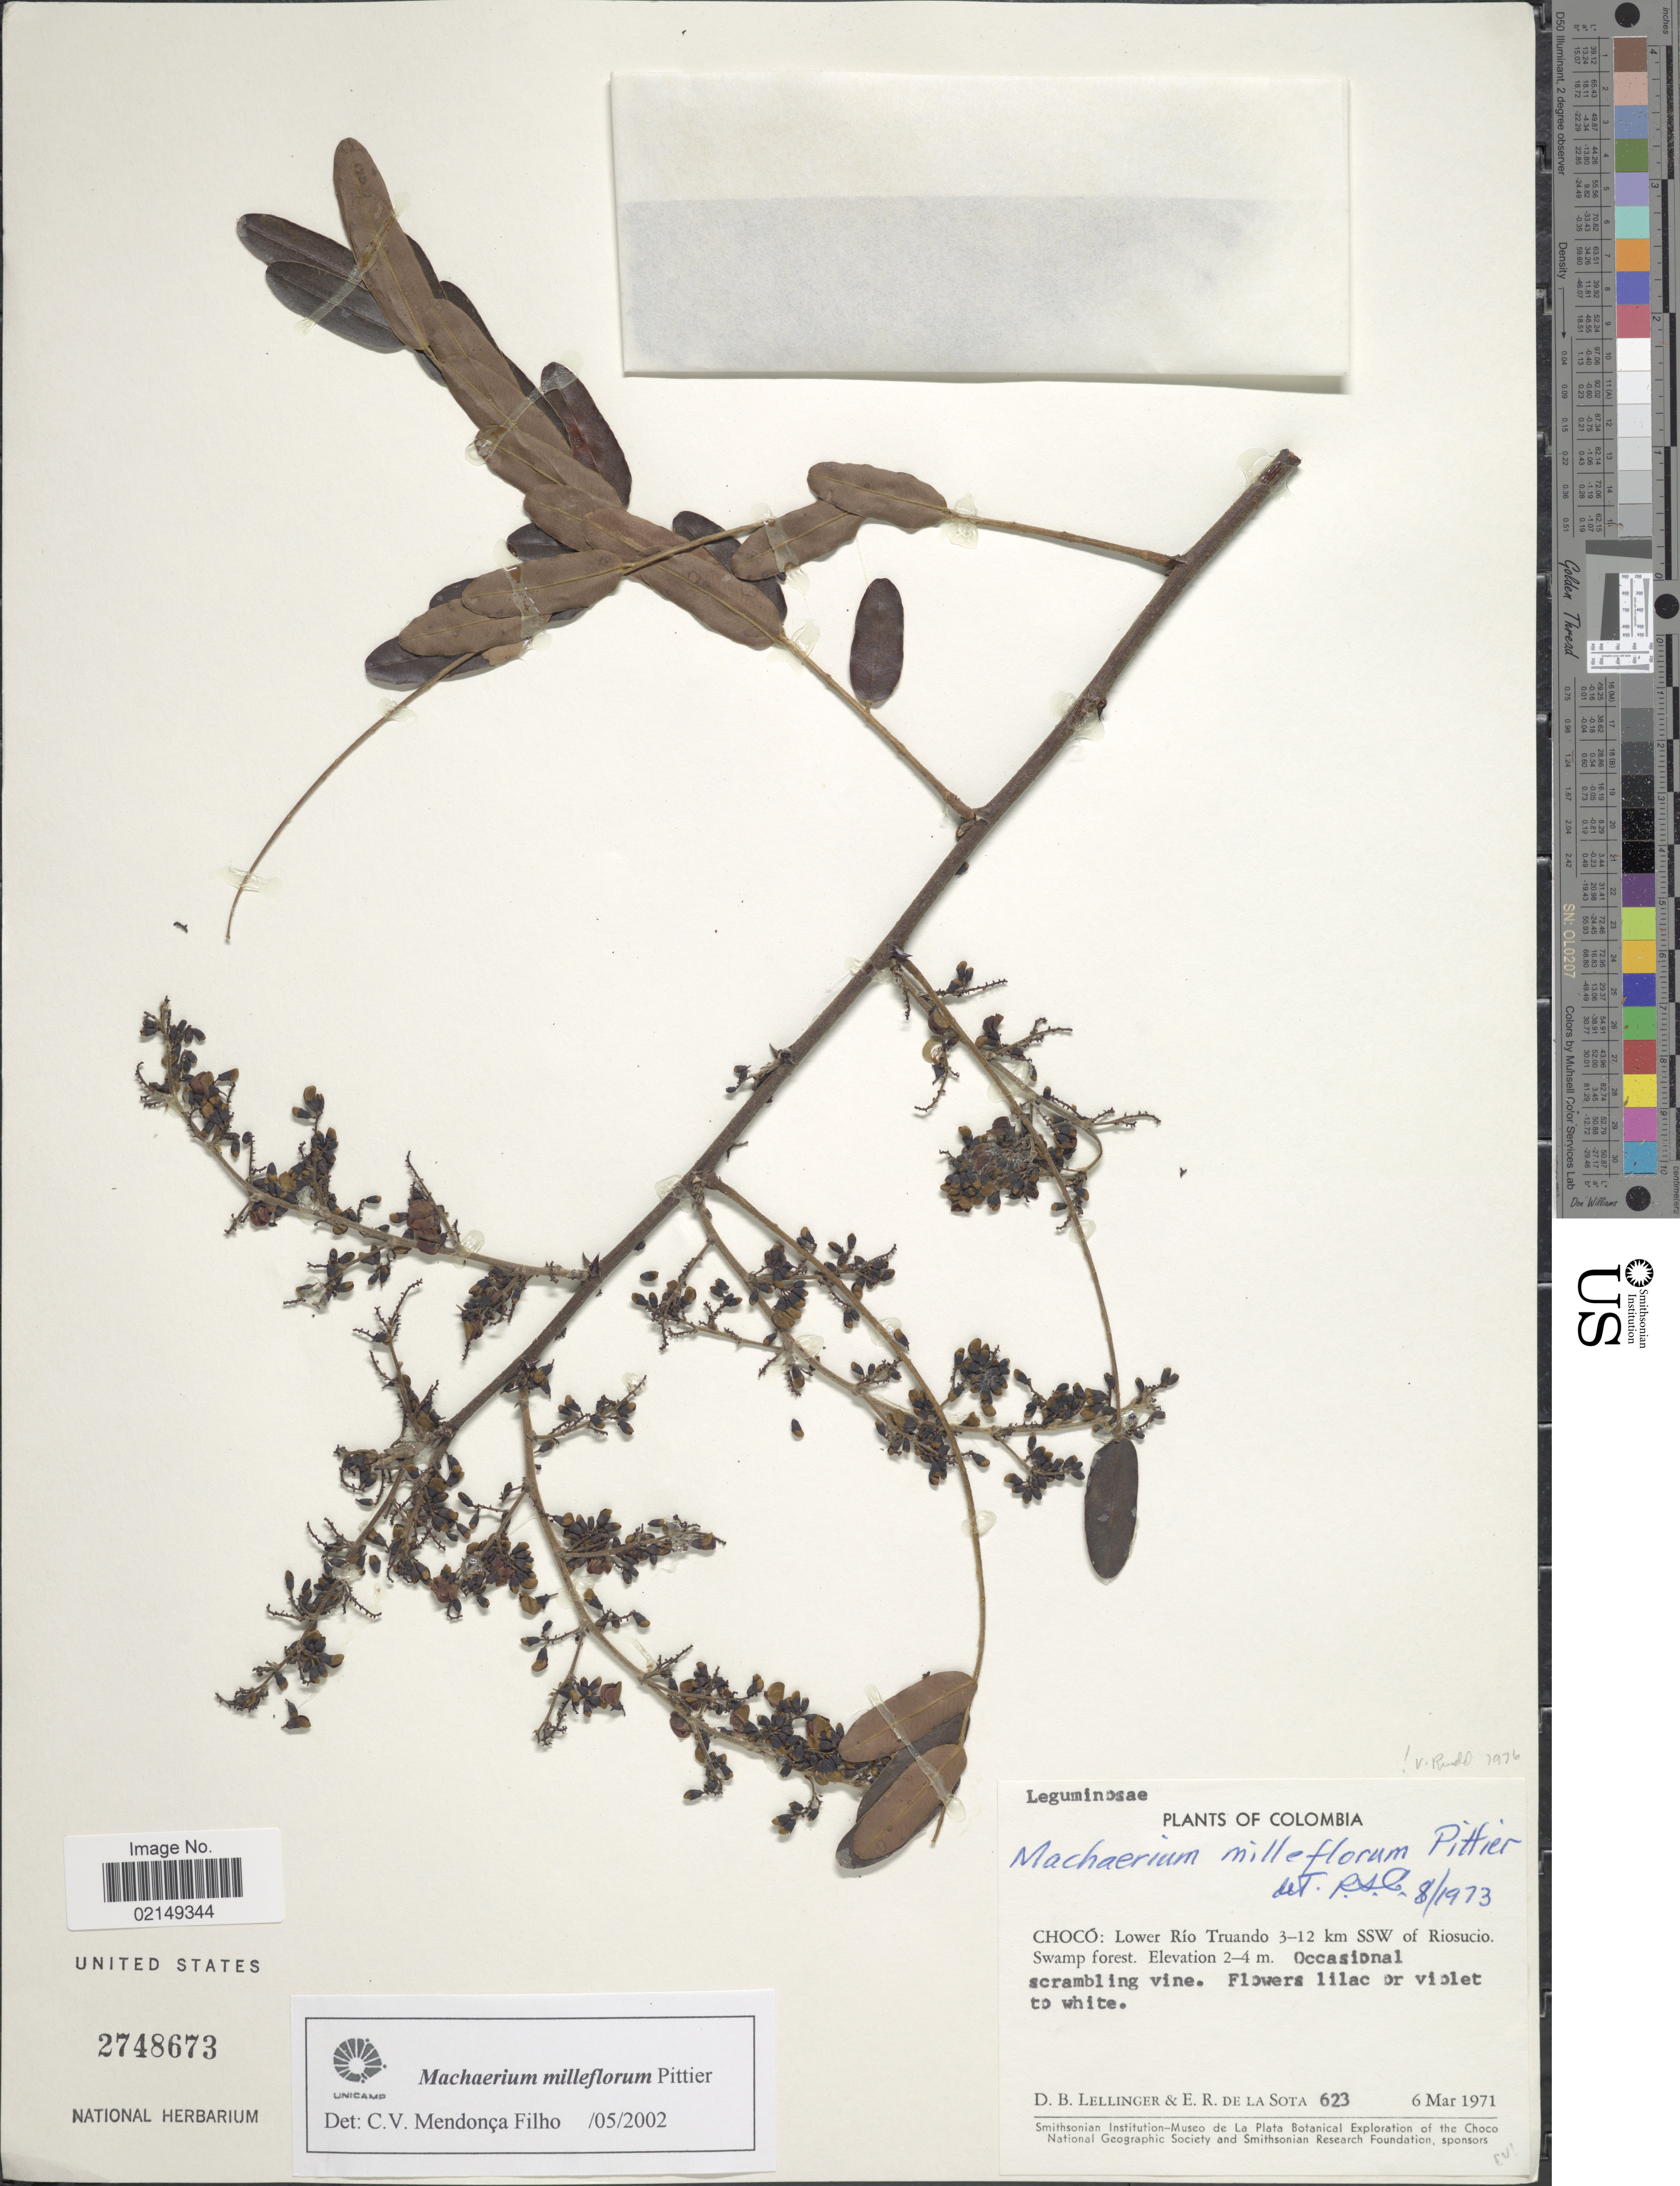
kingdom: Plantae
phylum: Tracheophyta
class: Magnoliopsida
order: Fabales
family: Fabaceae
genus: Machaerium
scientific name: Machaerium milleflorum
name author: Pittier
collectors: D. B. Lellinger & E. R. de la Sota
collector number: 623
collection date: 1971-03-06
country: Colombia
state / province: Chocó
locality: Lower Rio Truando 3-12 km SSW of Riosucio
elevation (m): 2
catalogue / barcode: US 2748673